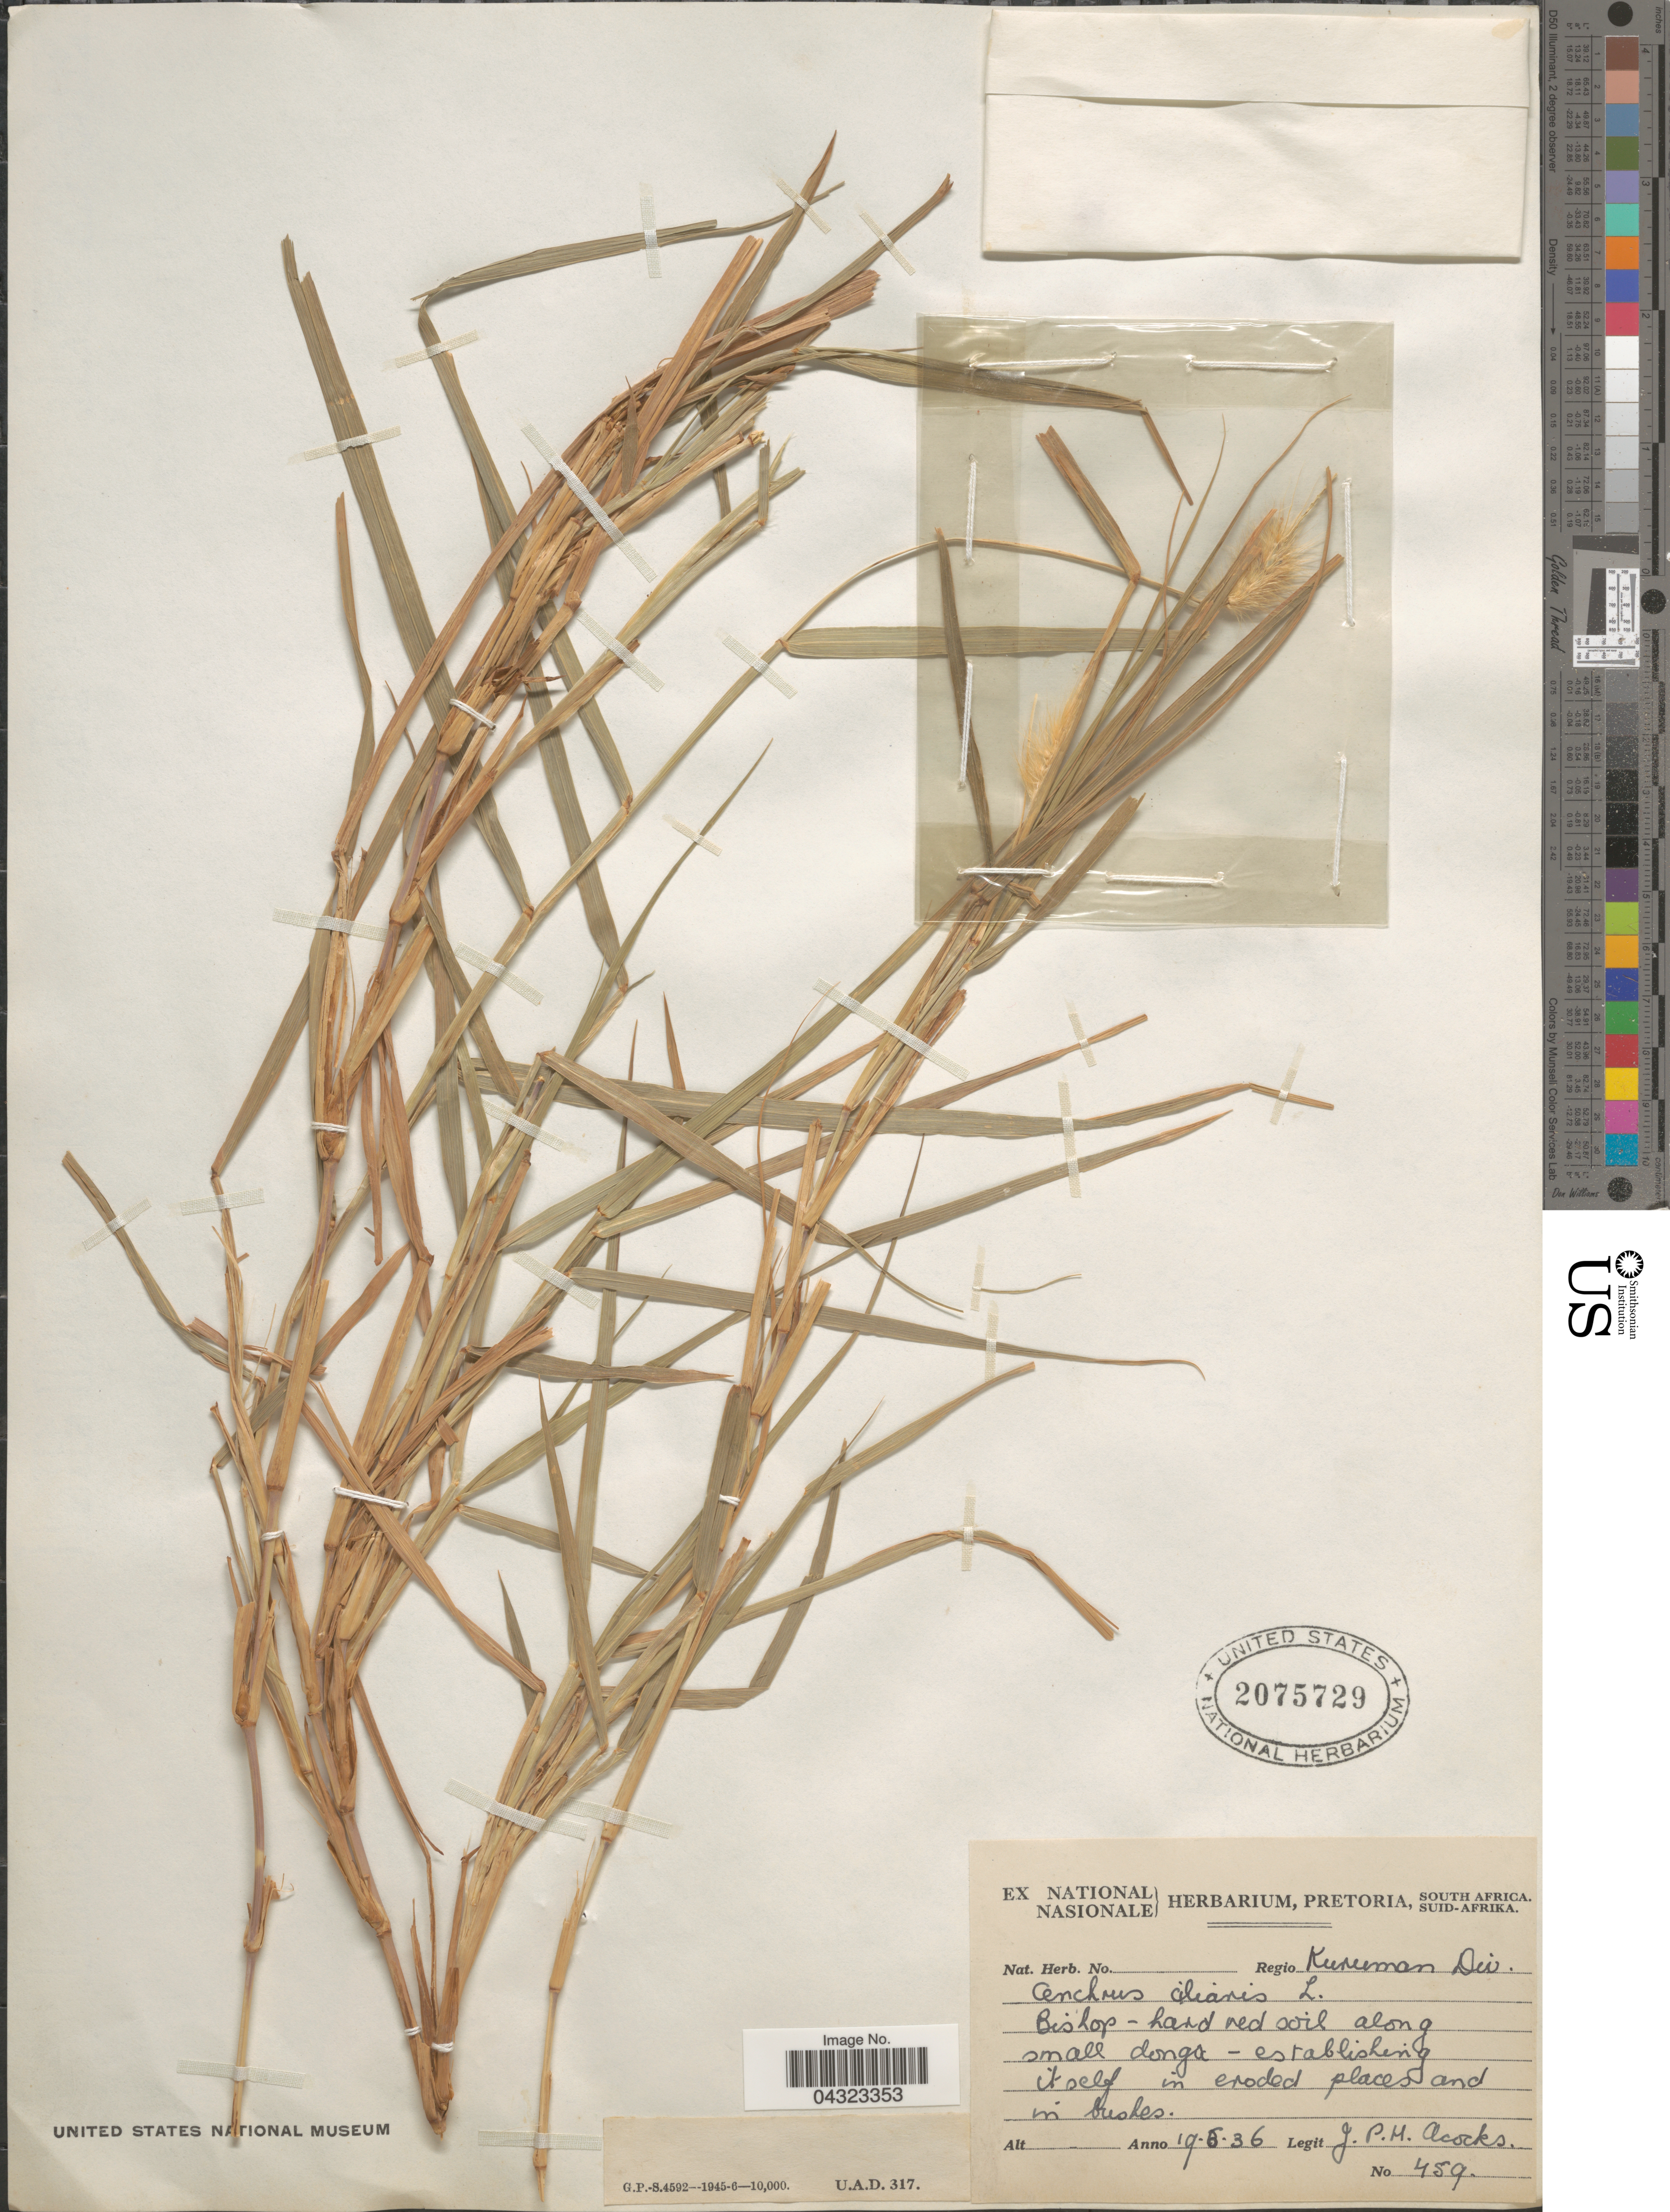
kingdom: Plantae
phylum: Tracheophyta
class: Liliopsida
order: Poales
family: Poaceae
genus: Cenchrus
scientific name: Cenchrus ciliaris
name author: L.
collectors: J. P. Acocks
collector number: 459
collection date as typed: Transcribed d/m/y: 19/6/36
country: South Africa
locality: Regio Kuruman Div. Bishop.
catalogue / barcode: US 2075729